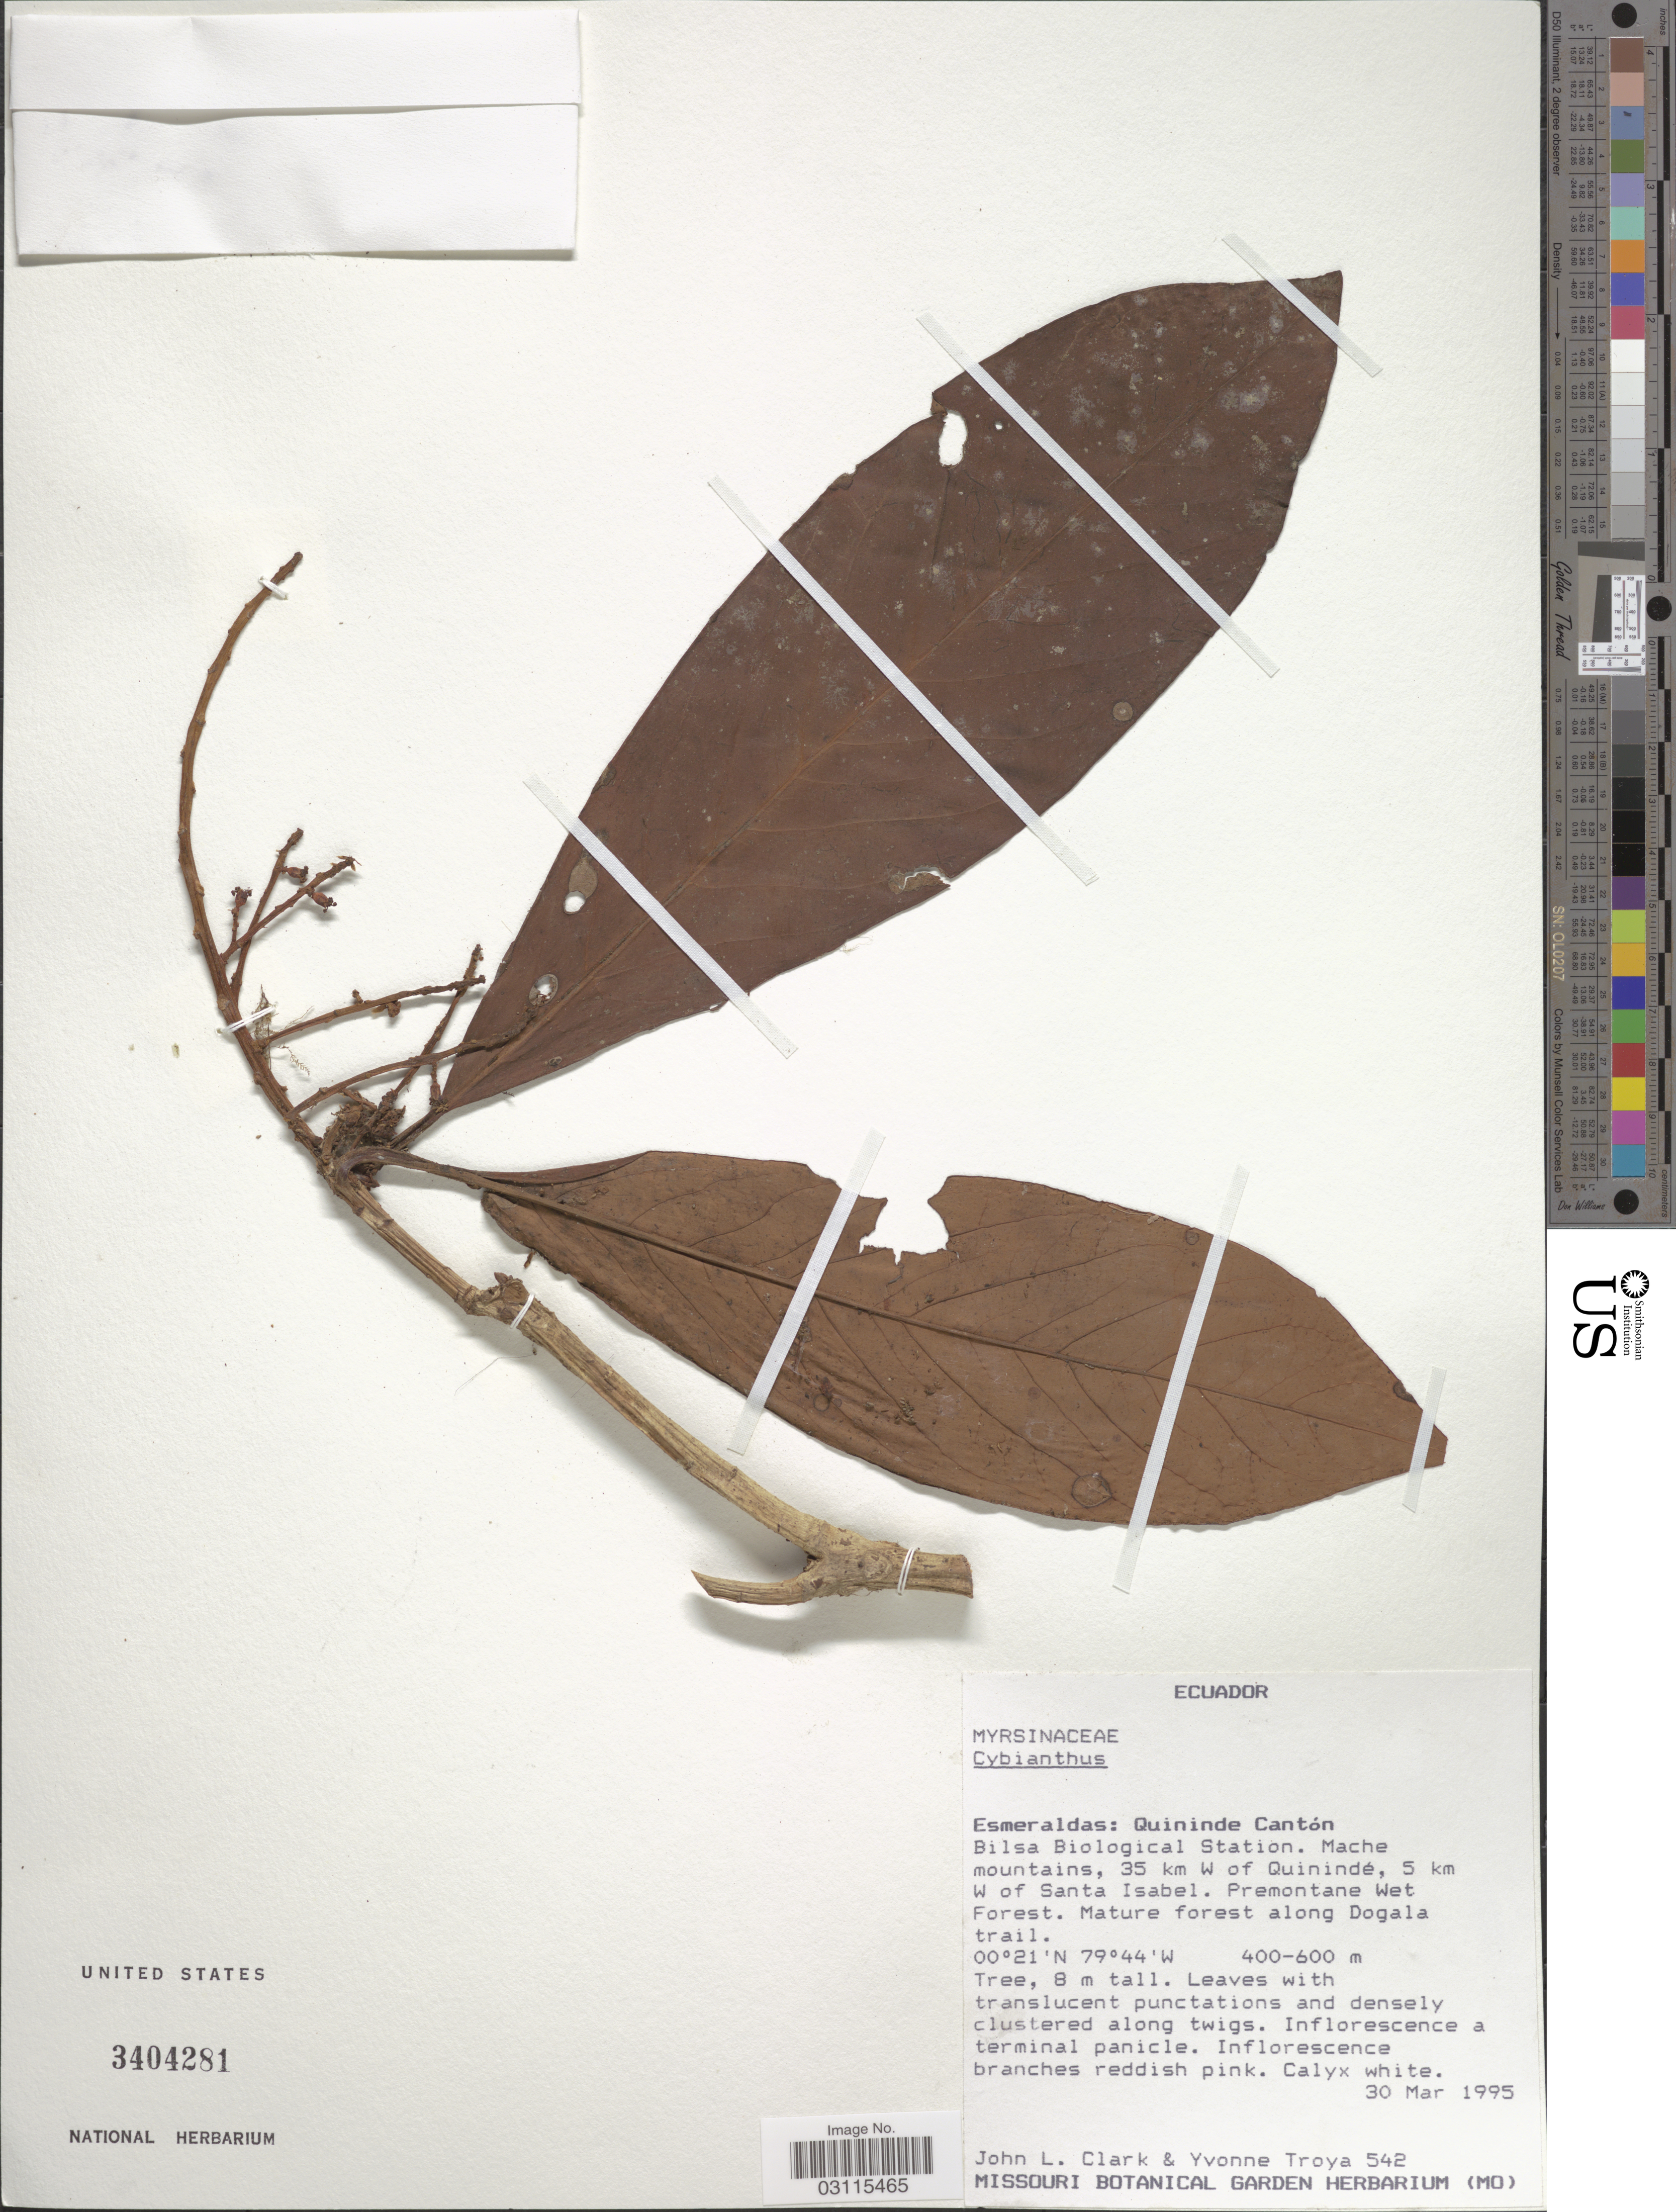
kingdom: Plantae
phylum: Tracheophyta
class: Magnoliopsida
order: Ericales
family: Primulaceae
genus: Cybianthus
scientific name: Cybianthus sp.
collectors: J. L. Clark & Y. Troya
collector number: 542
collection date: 1995-03-30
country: Ecuador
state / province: Esmeraldas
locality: Quininde Cantón. Bilsa Biological Station. Mache mountains, 35 km W of Quinindé, 5 km W of Santa Isabel. Mature forest, along Dogala trail.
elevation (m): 400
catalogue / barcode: US 3404281